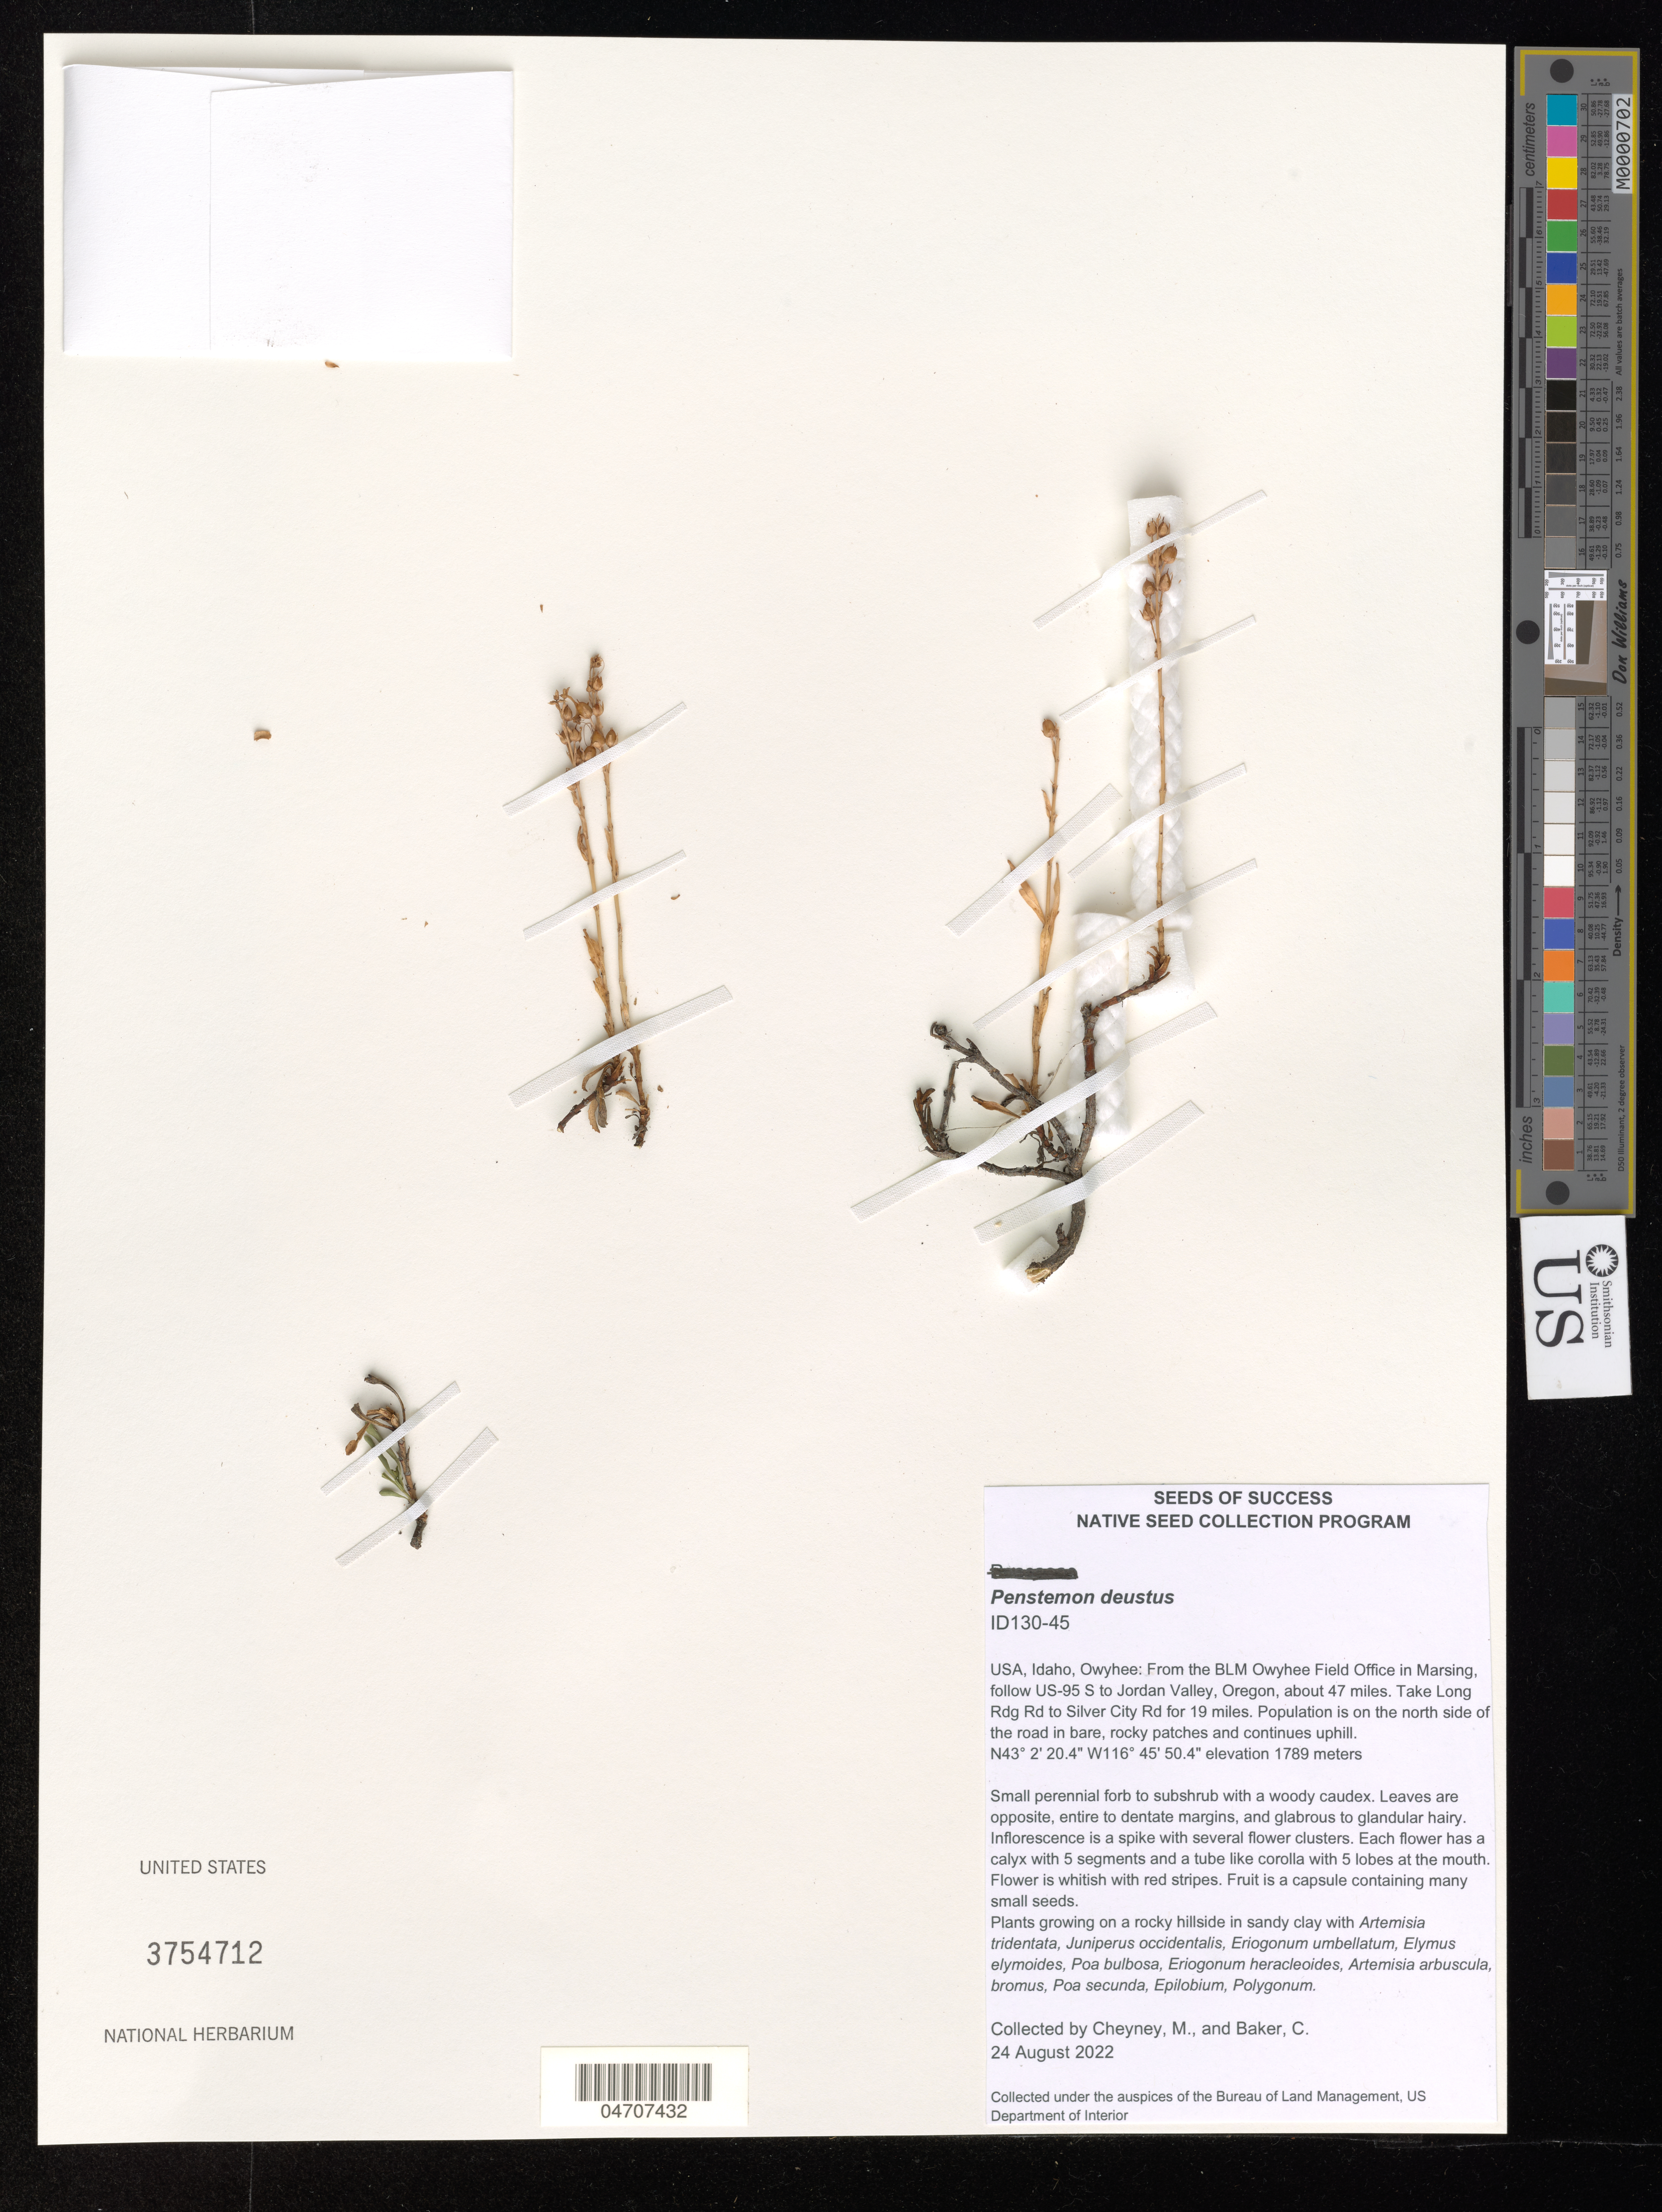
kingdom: Plantae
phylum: Tracheophyta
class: Magnoliopsida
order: Lamiales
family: Plantaginaceae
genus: Penstemon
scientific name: Penstemon deustus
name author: Douglas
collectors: M. Cheyney & C. Baker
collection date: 2022-08-24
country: United States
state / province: Idaho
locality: Owyhee: From the BLM Owyhee Field Office in Marsing, follow US-95 S to Jordan Valley, Oregon, about 47 miles. Take Long Rdg Rd to Silver City Rd for 19 miles. Population is on the north side of the road in bare, rocky patches and continues uphill.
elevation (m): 1789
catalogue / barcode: US 3754712